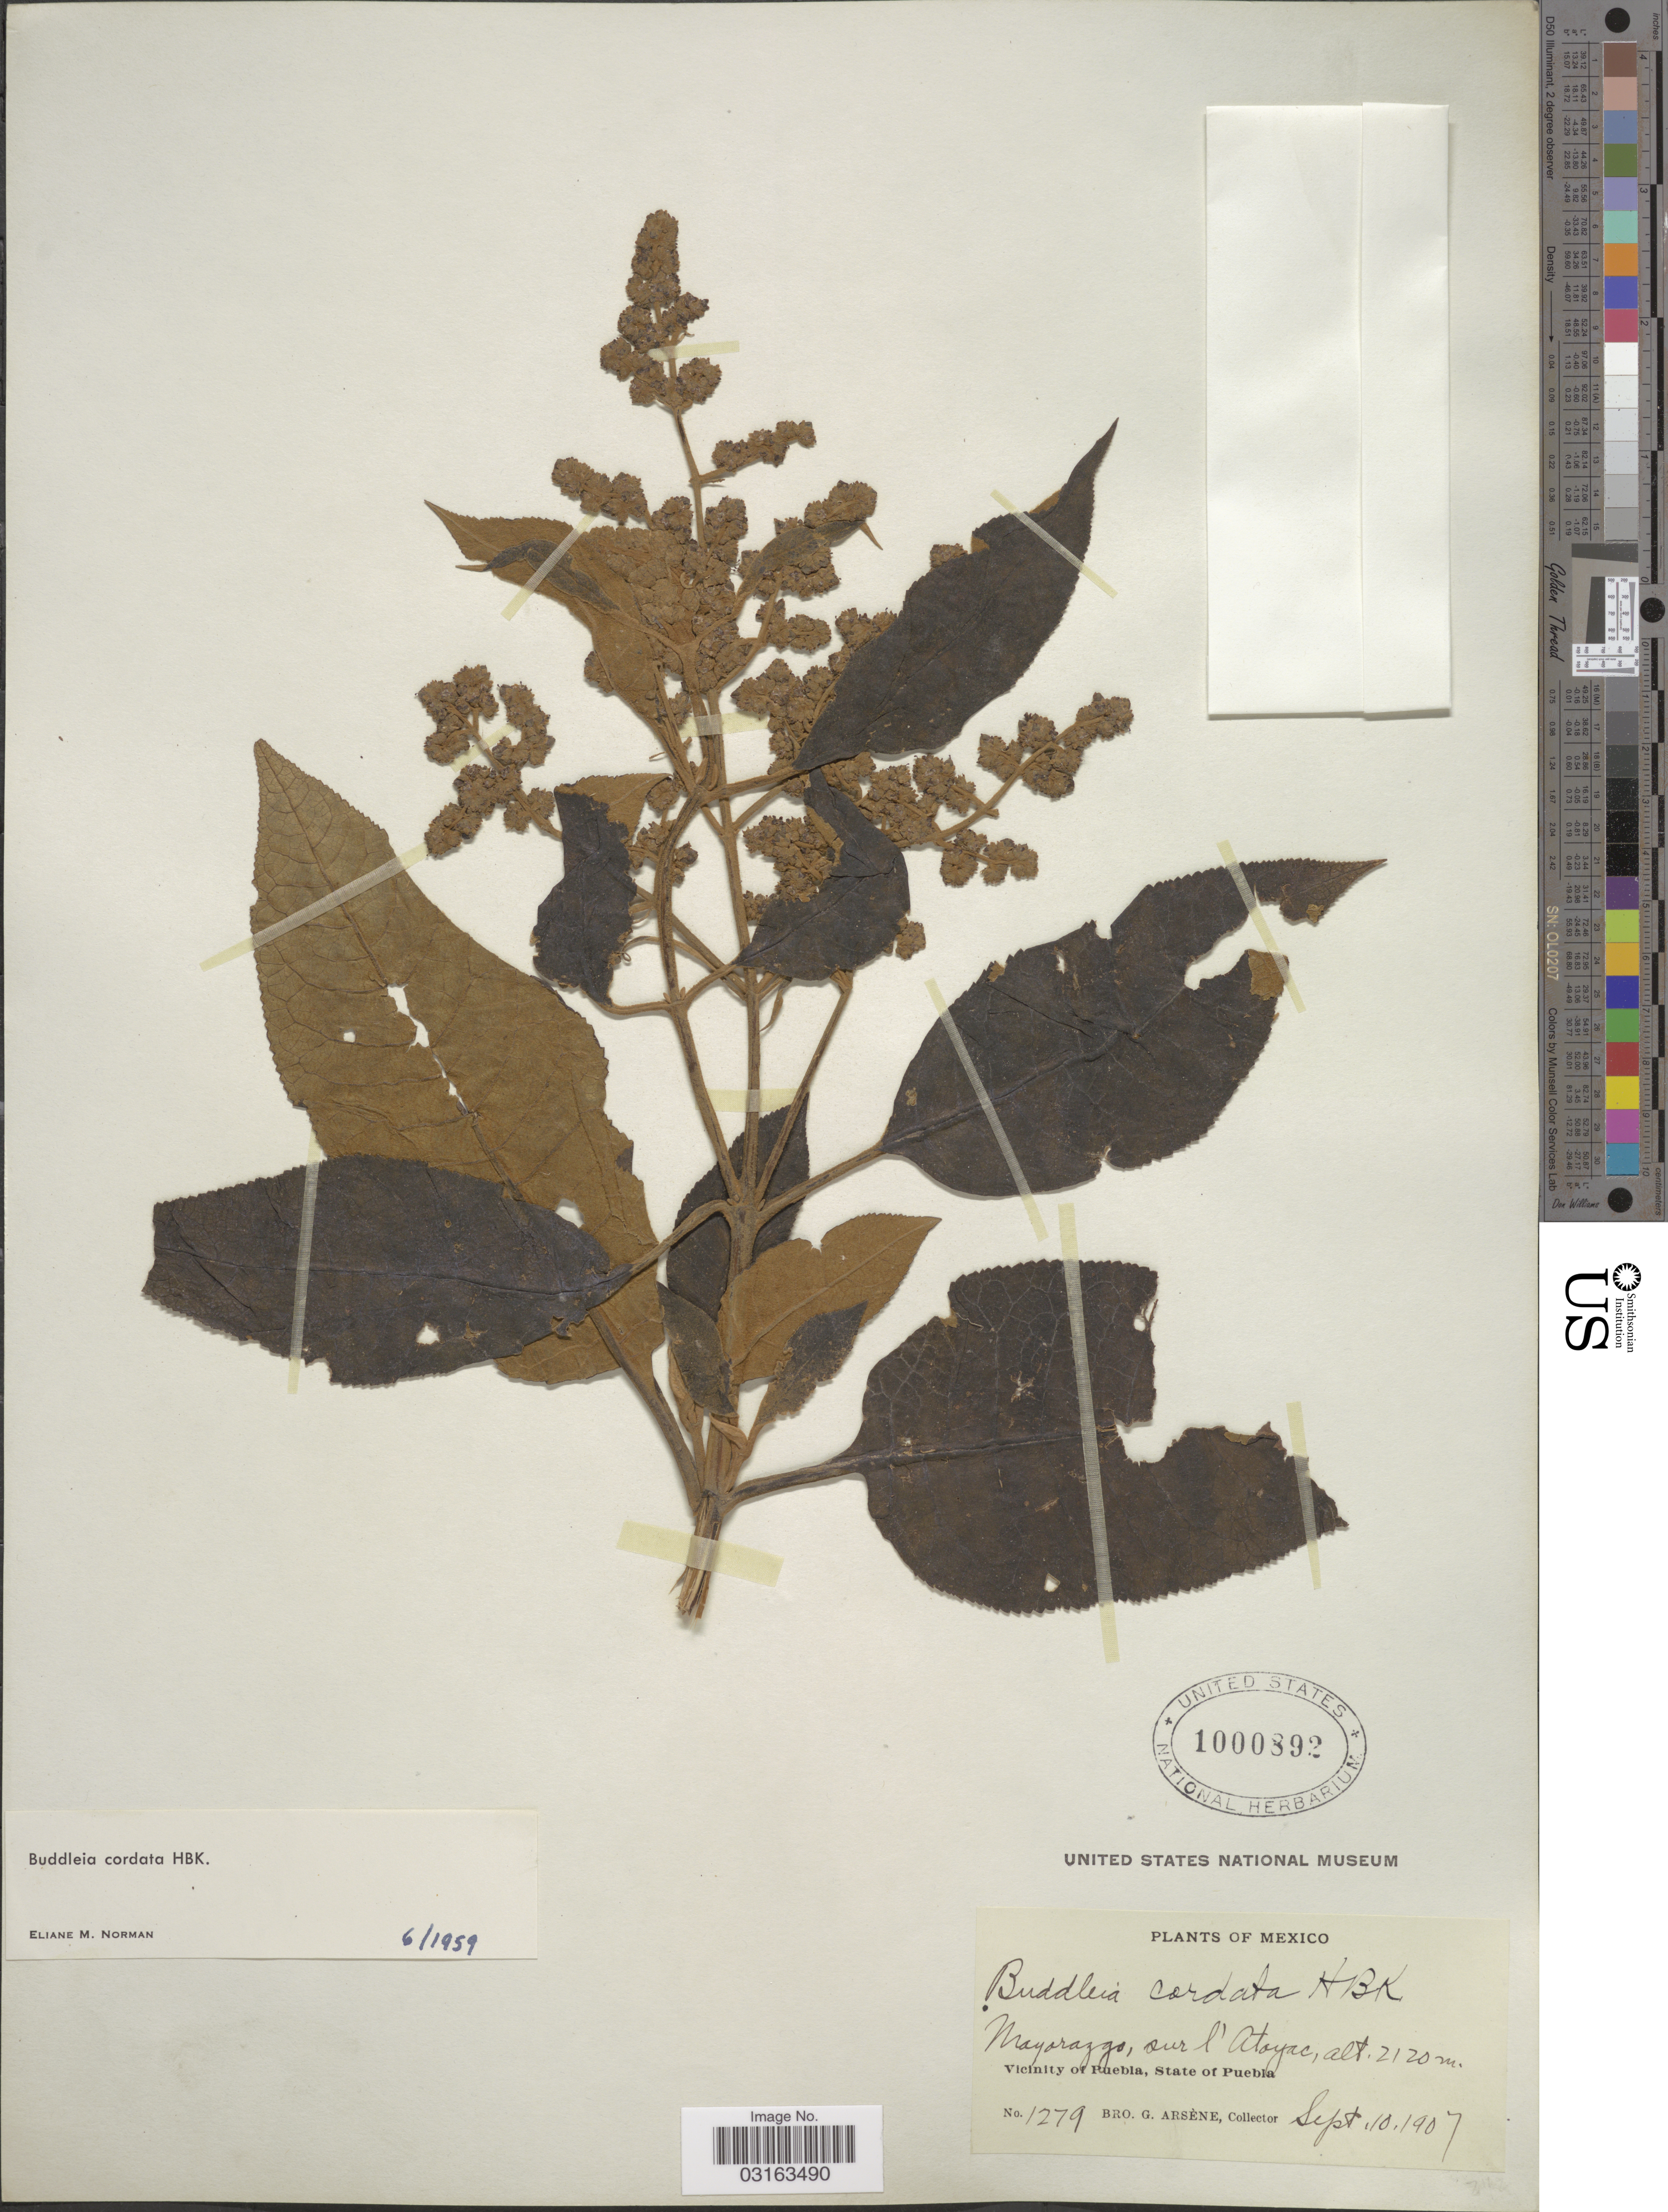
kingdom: Plantae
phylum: Tracheophyta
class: Magnoliopsida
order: Lamiales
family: Scrophulariaceae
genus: Buddleja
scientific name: Buddleja cordata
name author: Kunth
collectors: Bro. G. Arsène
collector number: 1279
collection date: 1907-09-10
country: Mexico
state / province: Puebla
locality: Mayorazgo sur l'Atoyac. Vicinity of Puebla.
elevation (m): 2120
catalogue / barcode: US 1000892